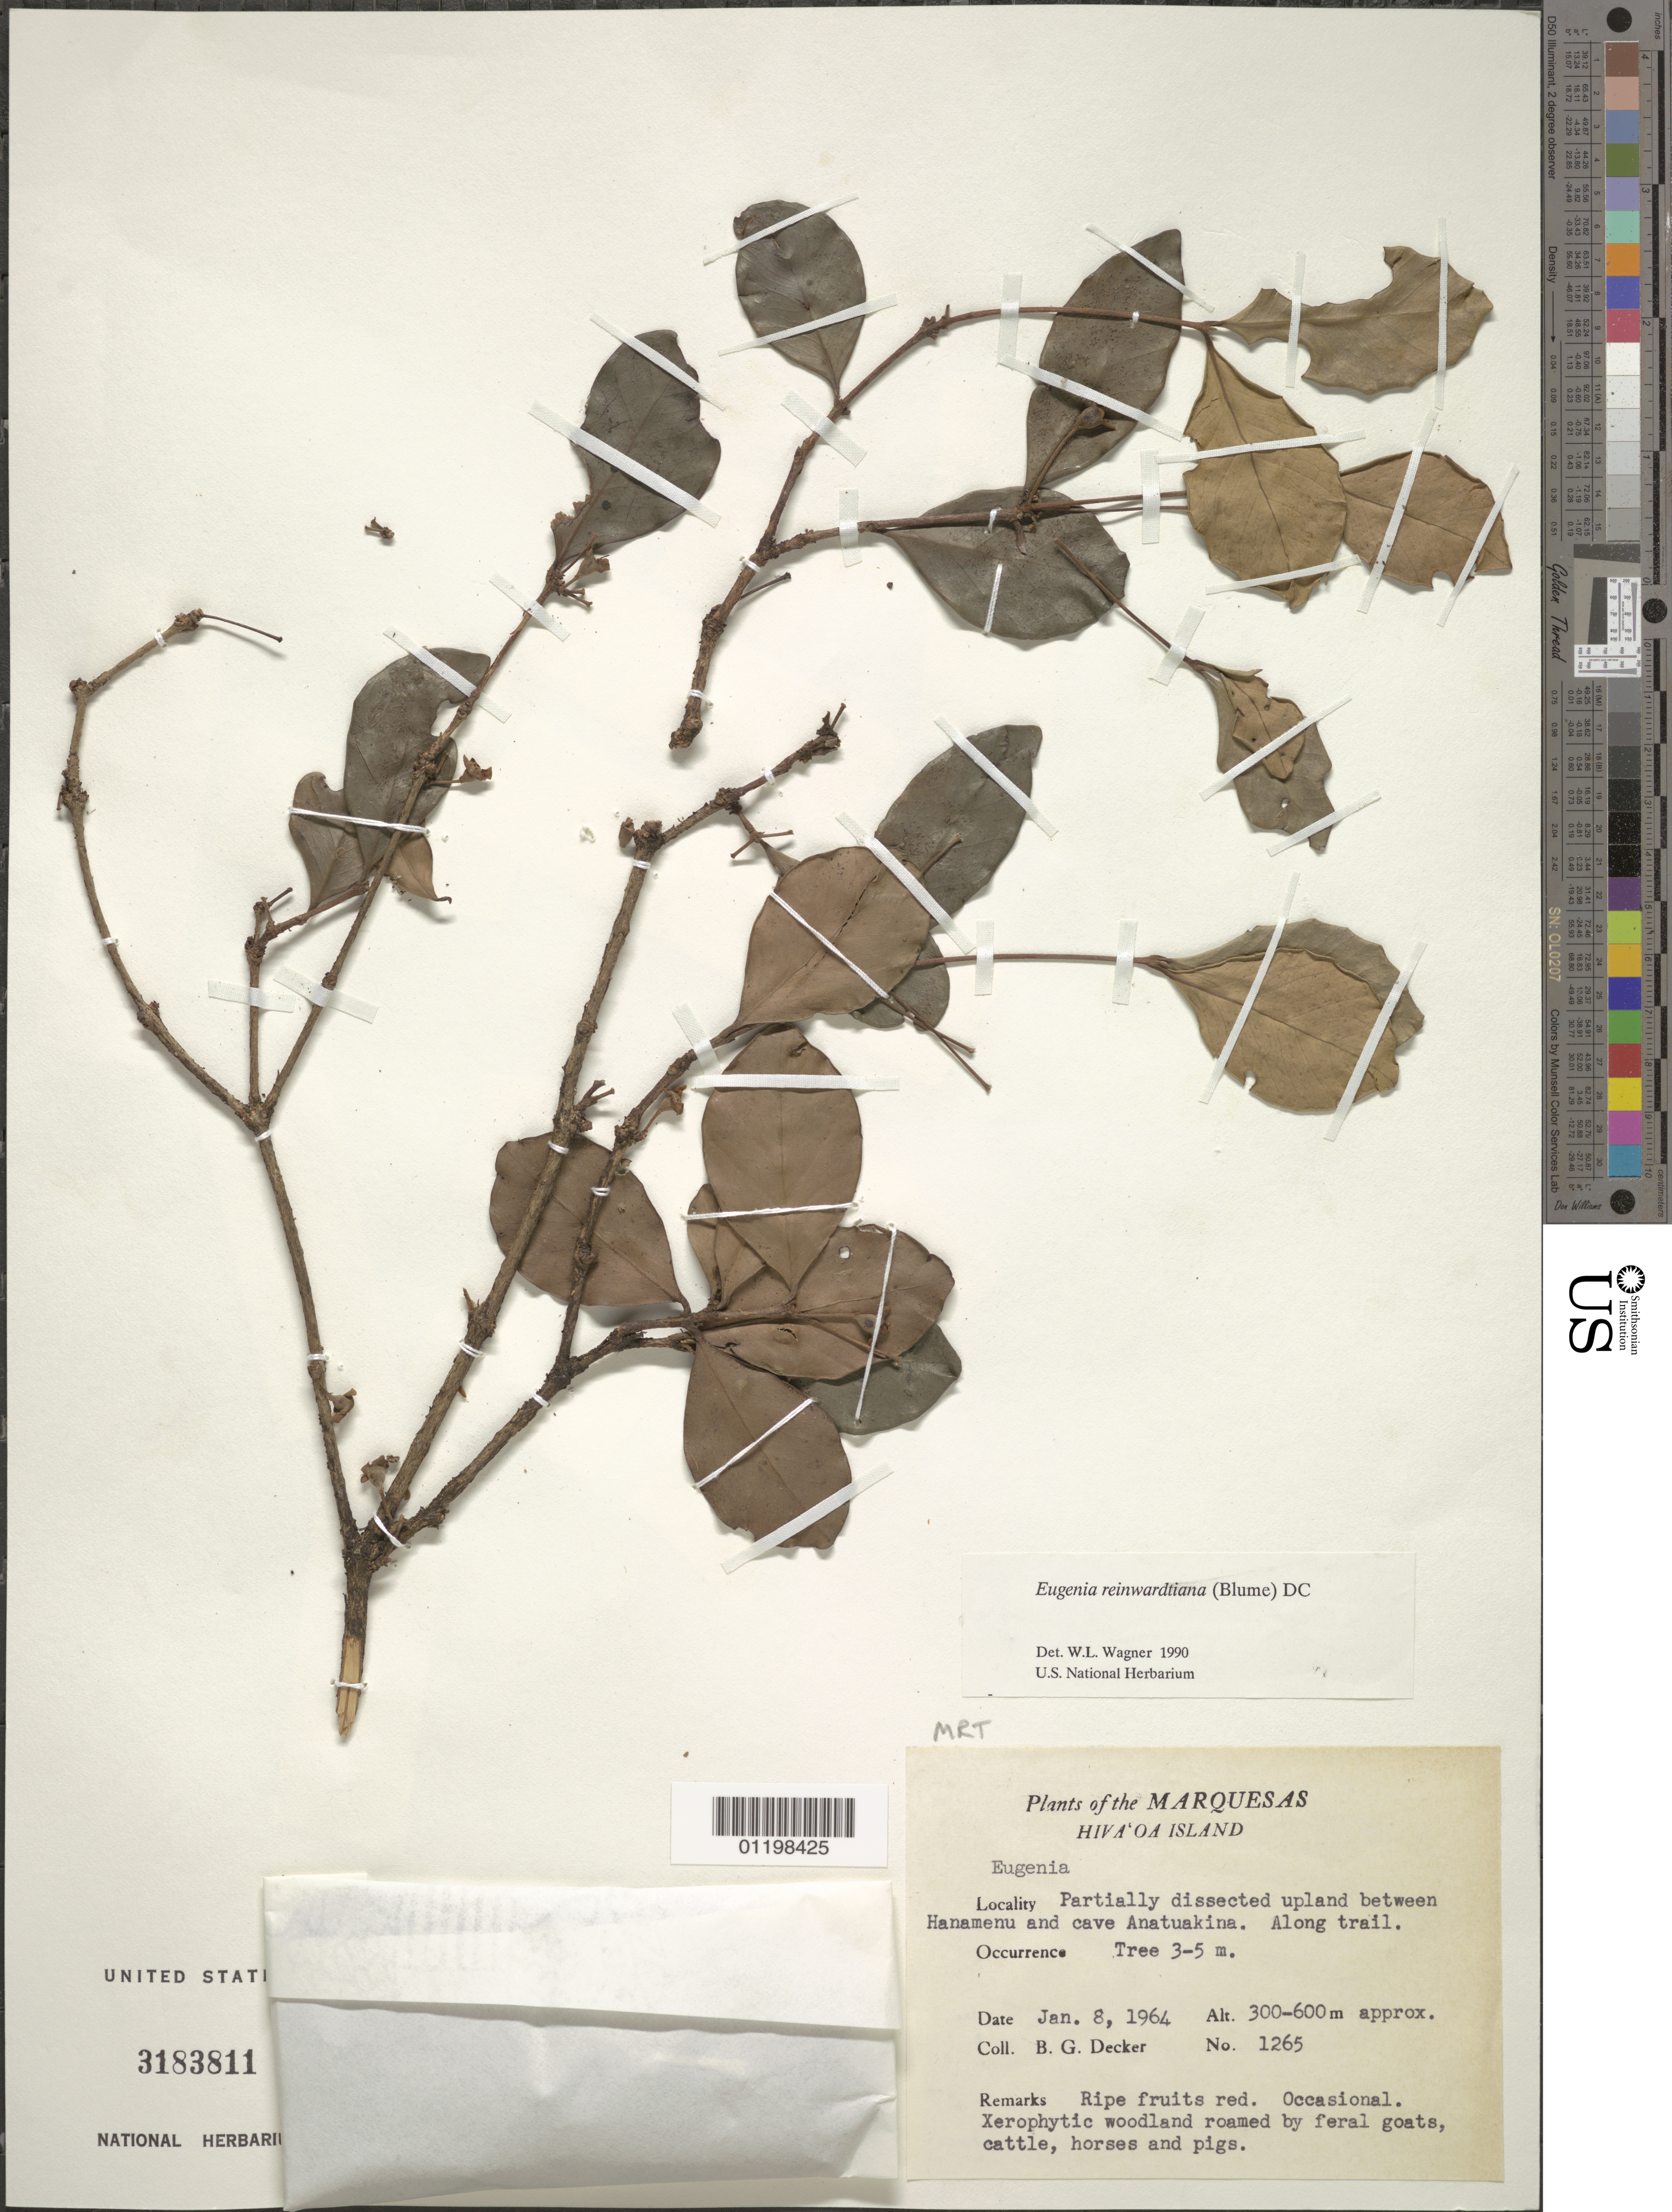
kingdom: Plantae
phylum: Tracheophyta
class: Magnoliopsida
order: Myrtales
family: Myrtaceae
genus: Eugenia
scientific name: Eugenia reinwardtiana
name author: (Blume) DC.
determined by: Wagner, W. L., (BOT), Smithsonian Institution - National Museum of Natural History (UNITED STATES)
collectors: B. G. Decker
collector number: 1265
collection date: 1964-01-08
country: French Polynesia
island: Hiva Oa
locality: partially dissected upland between Hanamenu and cave Anatuakina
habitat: Along trail in xerophytic woodland roamed by feral animals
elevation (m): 300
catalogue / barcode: US 3183811